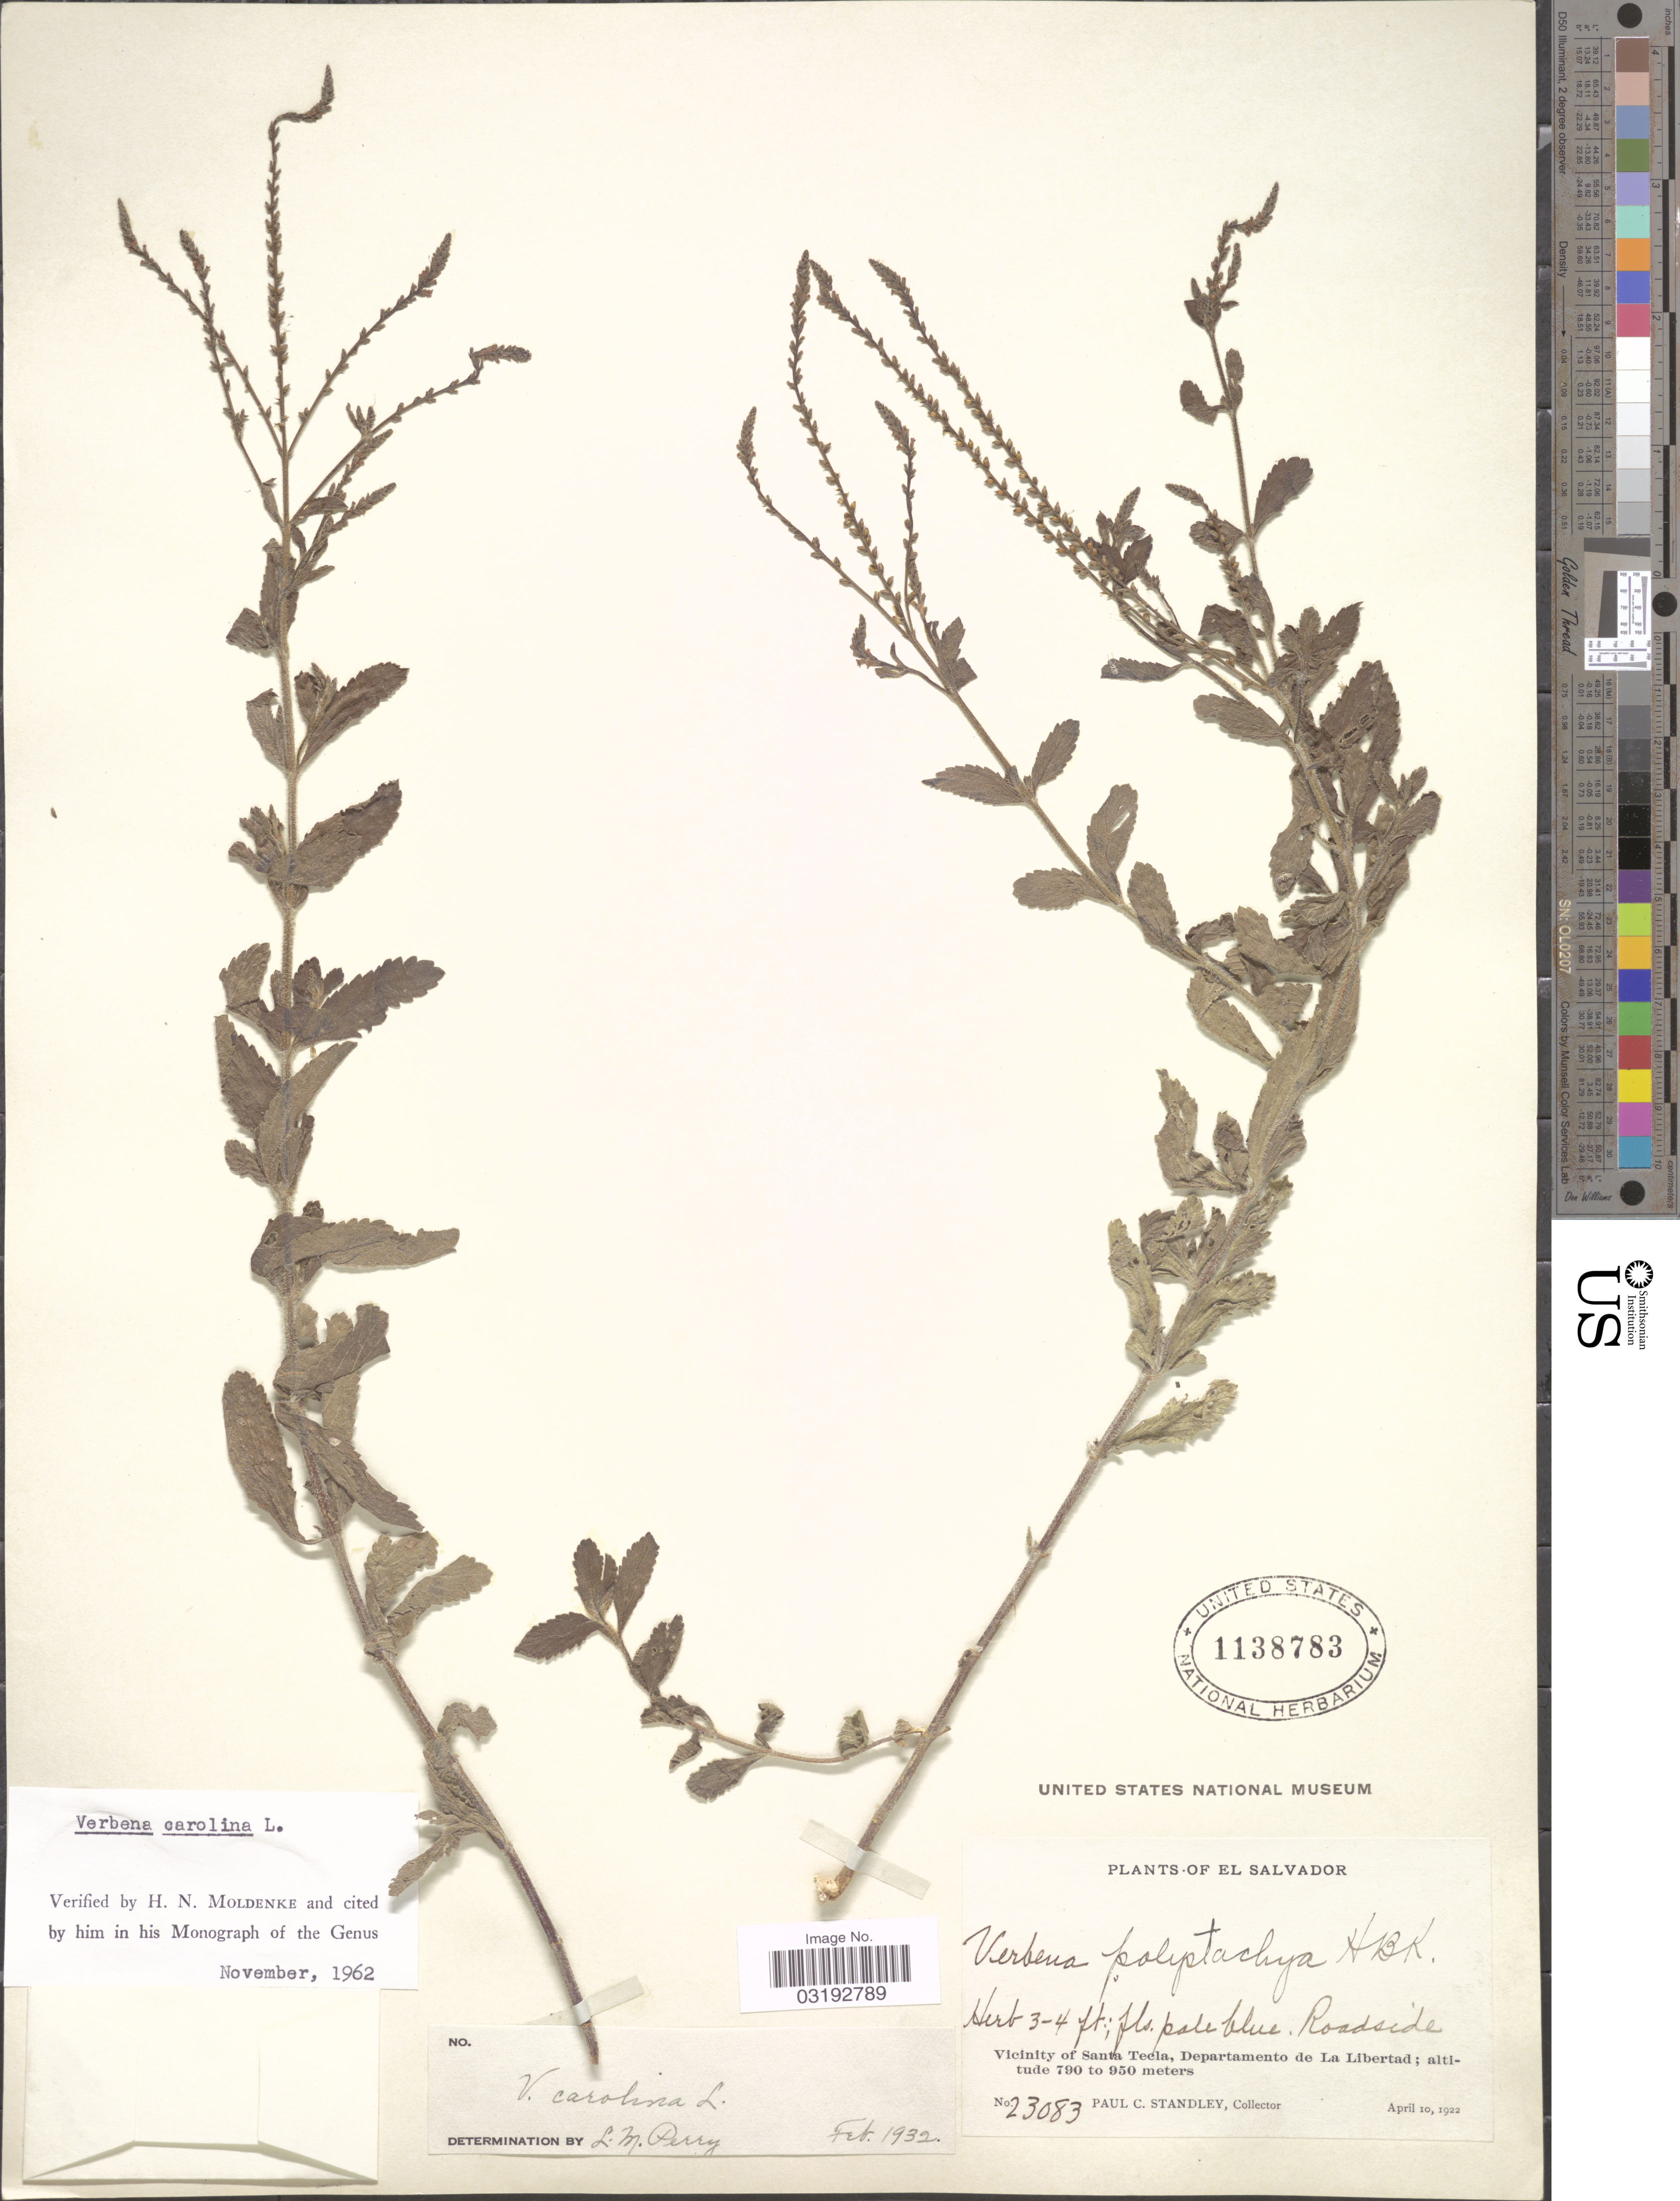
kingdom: Plantae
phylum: Tracheophyta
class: Magnoliopsida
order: Lamiales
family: Verbenaceae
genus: Verbena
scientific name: Verbena carolina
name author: L.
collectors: P. C. Standley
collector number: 23083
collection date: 1922-04-10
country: El Salvador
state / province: La Libertad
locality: Vicinity of Santa Tecla, Departamento de La Libertad.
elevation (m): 790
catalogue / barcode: US 1138783